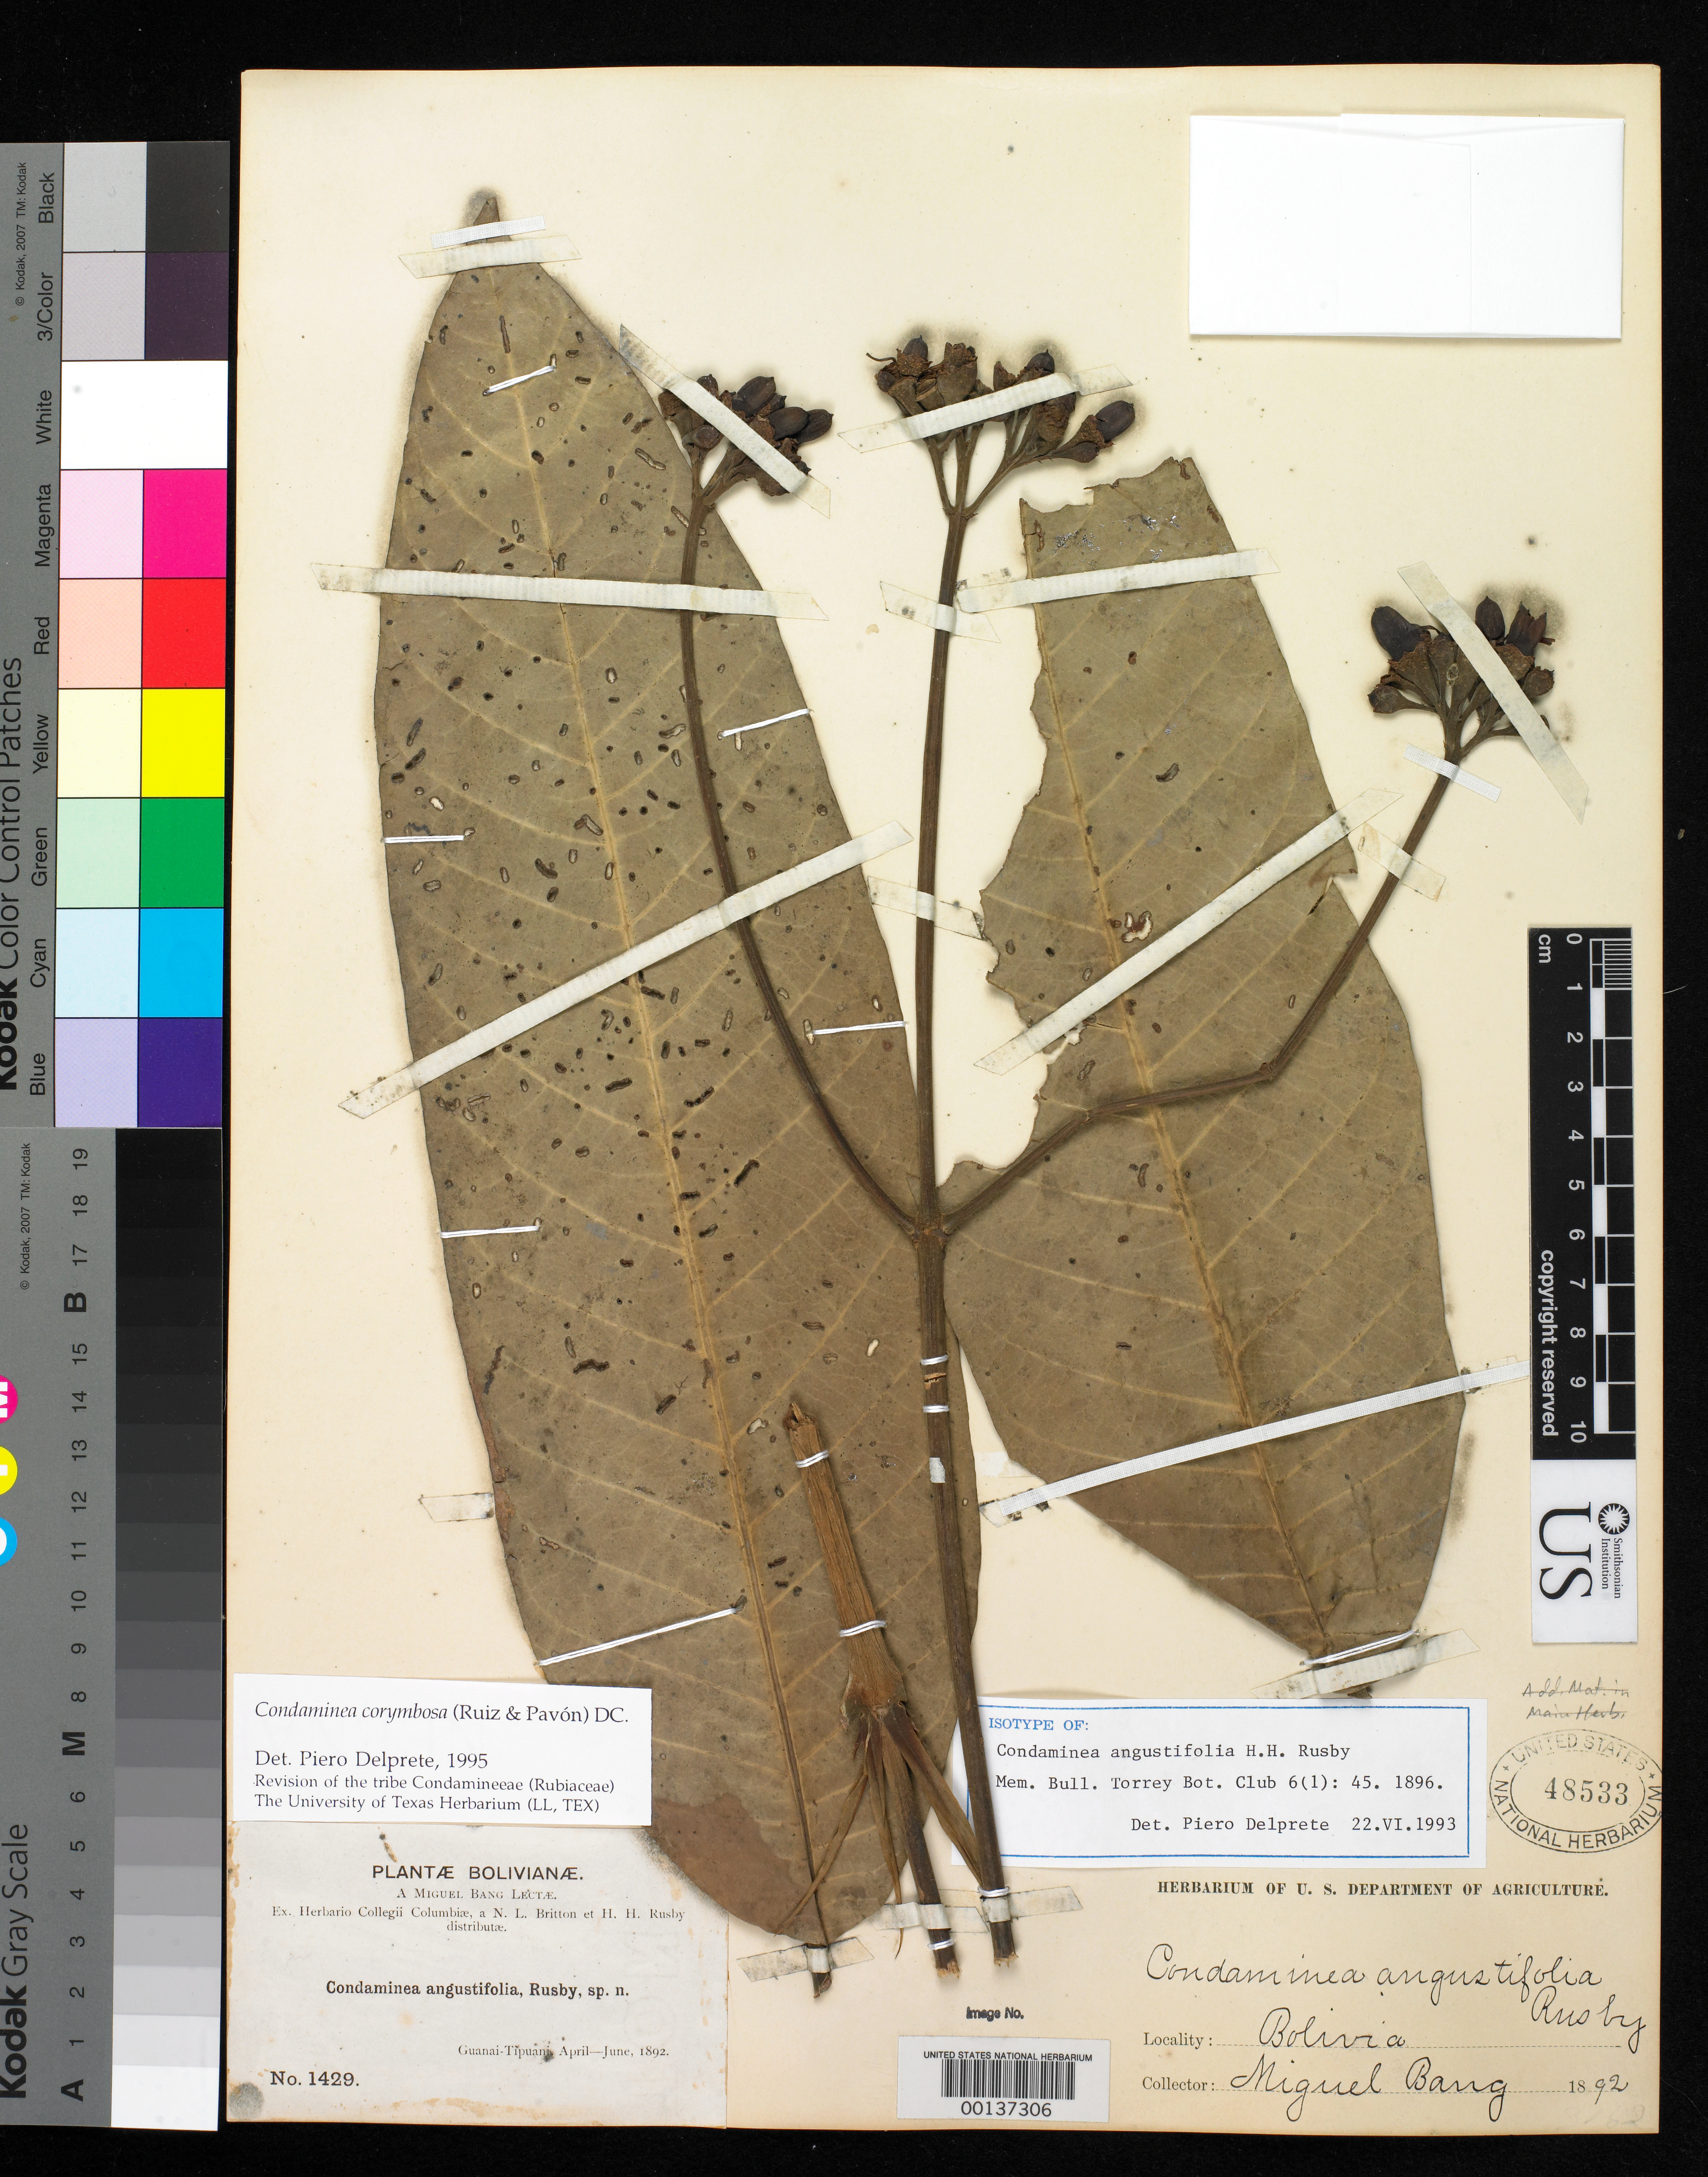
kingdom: Plantae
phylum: Tracheophyta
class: Magnoliopsida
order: Gentianales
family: Rubiaceae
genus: Condaminea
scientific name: Condaminea angustifolia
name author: Rusby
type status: Isotype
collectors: M. Bang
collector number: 1429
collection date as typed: Apr 1892 to -- Jun 1892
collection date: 1892-04/1892-06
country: Bolivia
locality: Between Guanai and Tipuani.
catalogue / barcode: US 48533